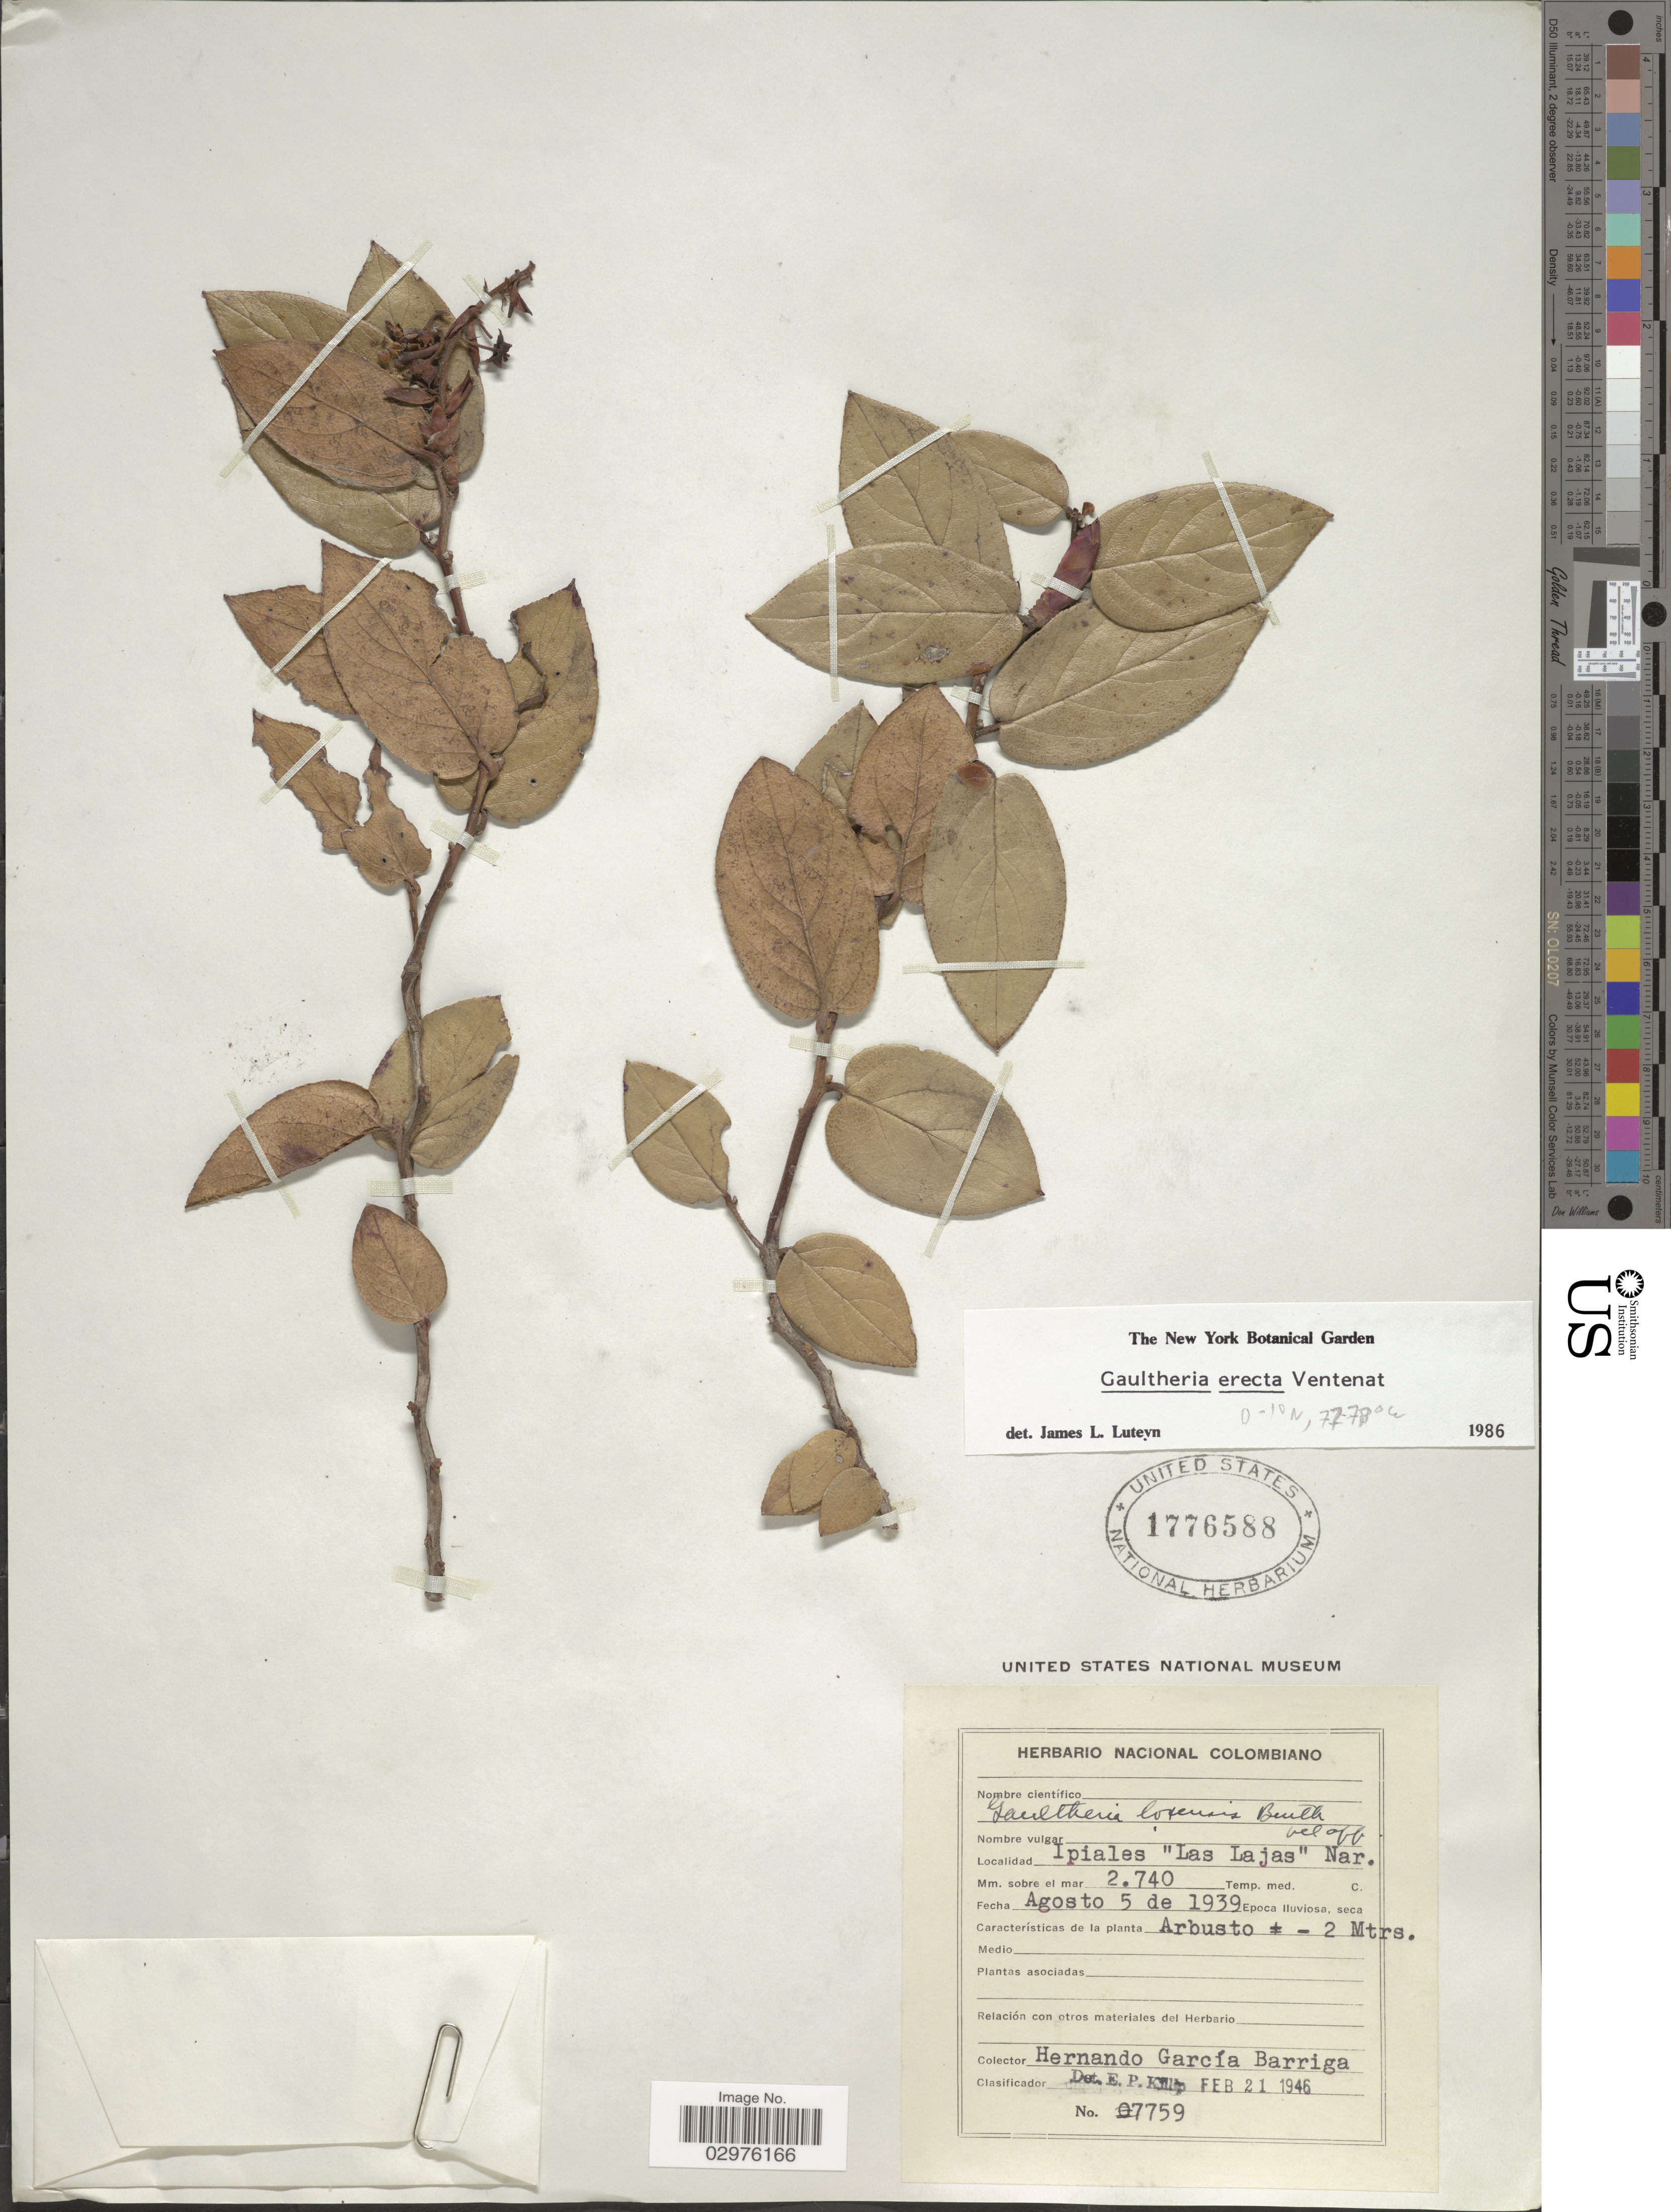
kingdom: Plantae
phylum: Tracheophyta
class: Magnoliopsida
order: Ericales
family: Ericaceae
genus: Gaultheria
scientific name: Gaultheria erecta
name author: Vent.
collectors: H. García Barriga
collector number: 7759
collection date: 1939-08-05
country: Colombia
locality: Ipiales "Las Lajas" Nar.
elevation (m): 2740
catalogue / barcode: US 1776588